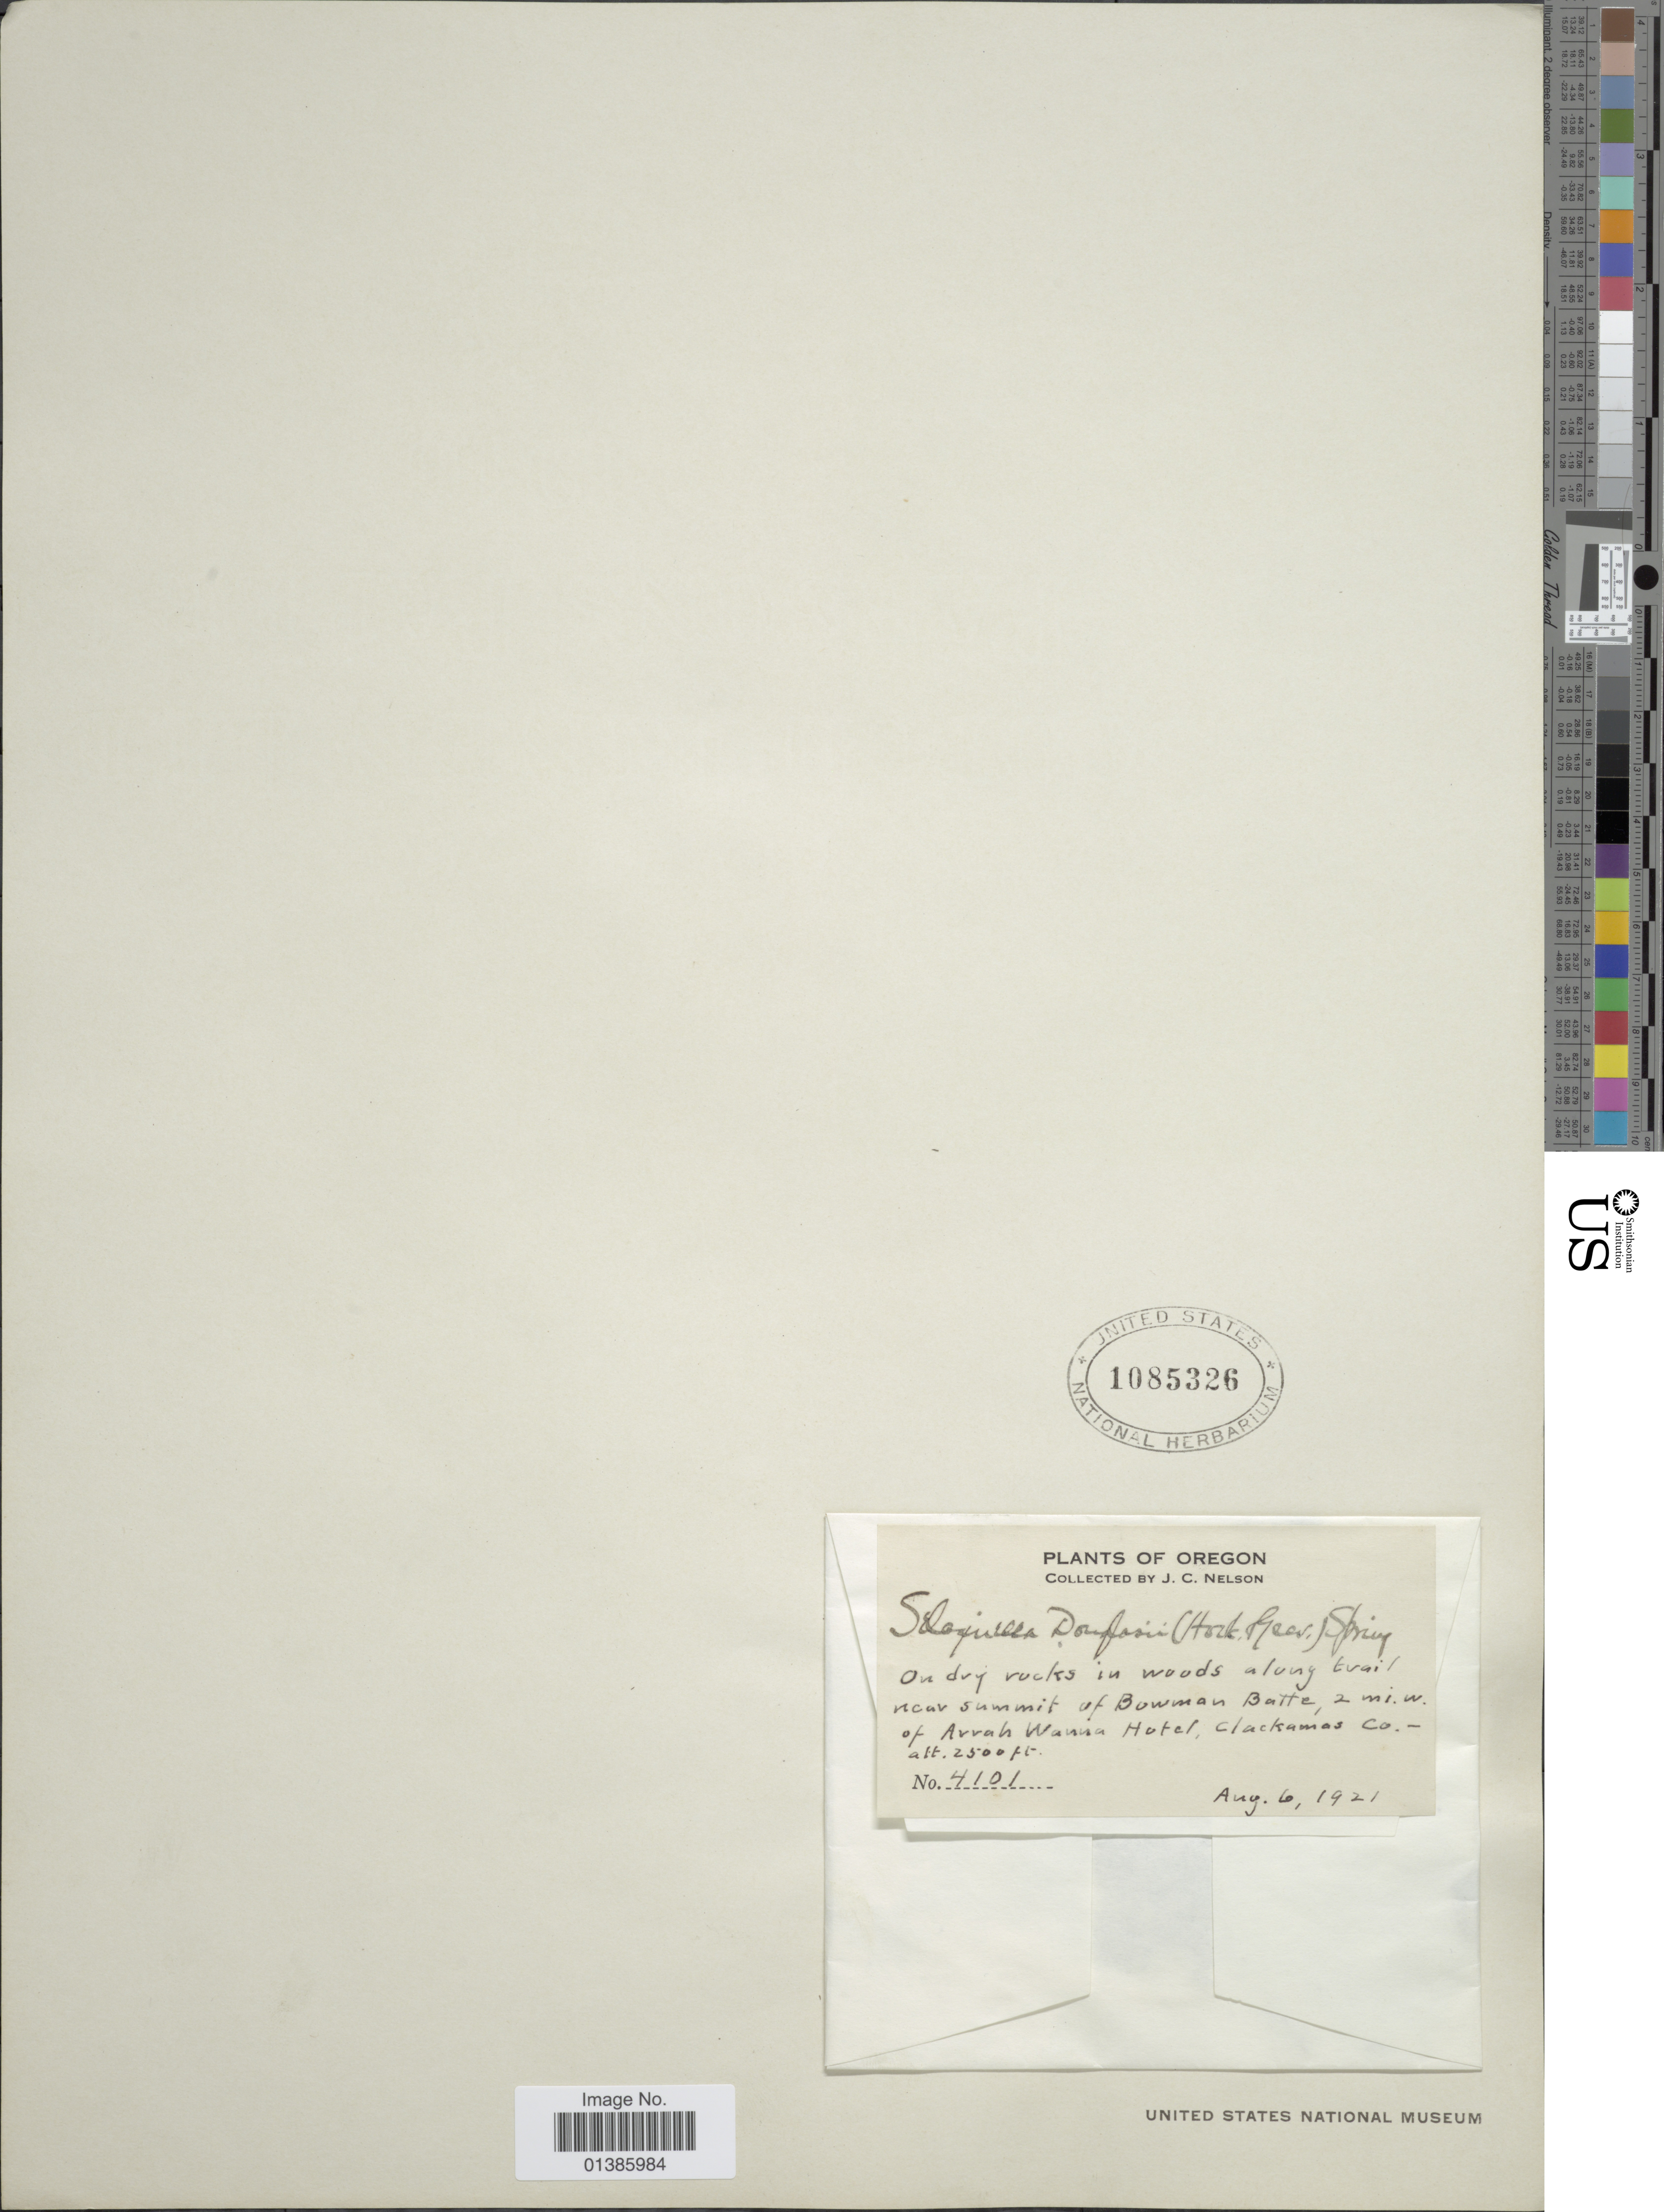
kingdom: Plantae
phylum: Tracheophyta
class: Lycopodiopsida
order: Selaginellales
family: Selaginellaceae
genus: Selaginella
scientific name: Selaginella douglasii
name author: (Hook. & Grev.) Spring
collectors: J. C. Nelson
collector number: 4101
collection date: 1921-08-06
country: United States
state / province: Oregon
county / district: Clackamas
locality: On dry rocks in woods along trail near summit of Bowman Butte, 2 mi. w. of Arrah Wanna Hotel, Clackamas Co.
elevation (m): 762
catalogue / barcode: US 1085326